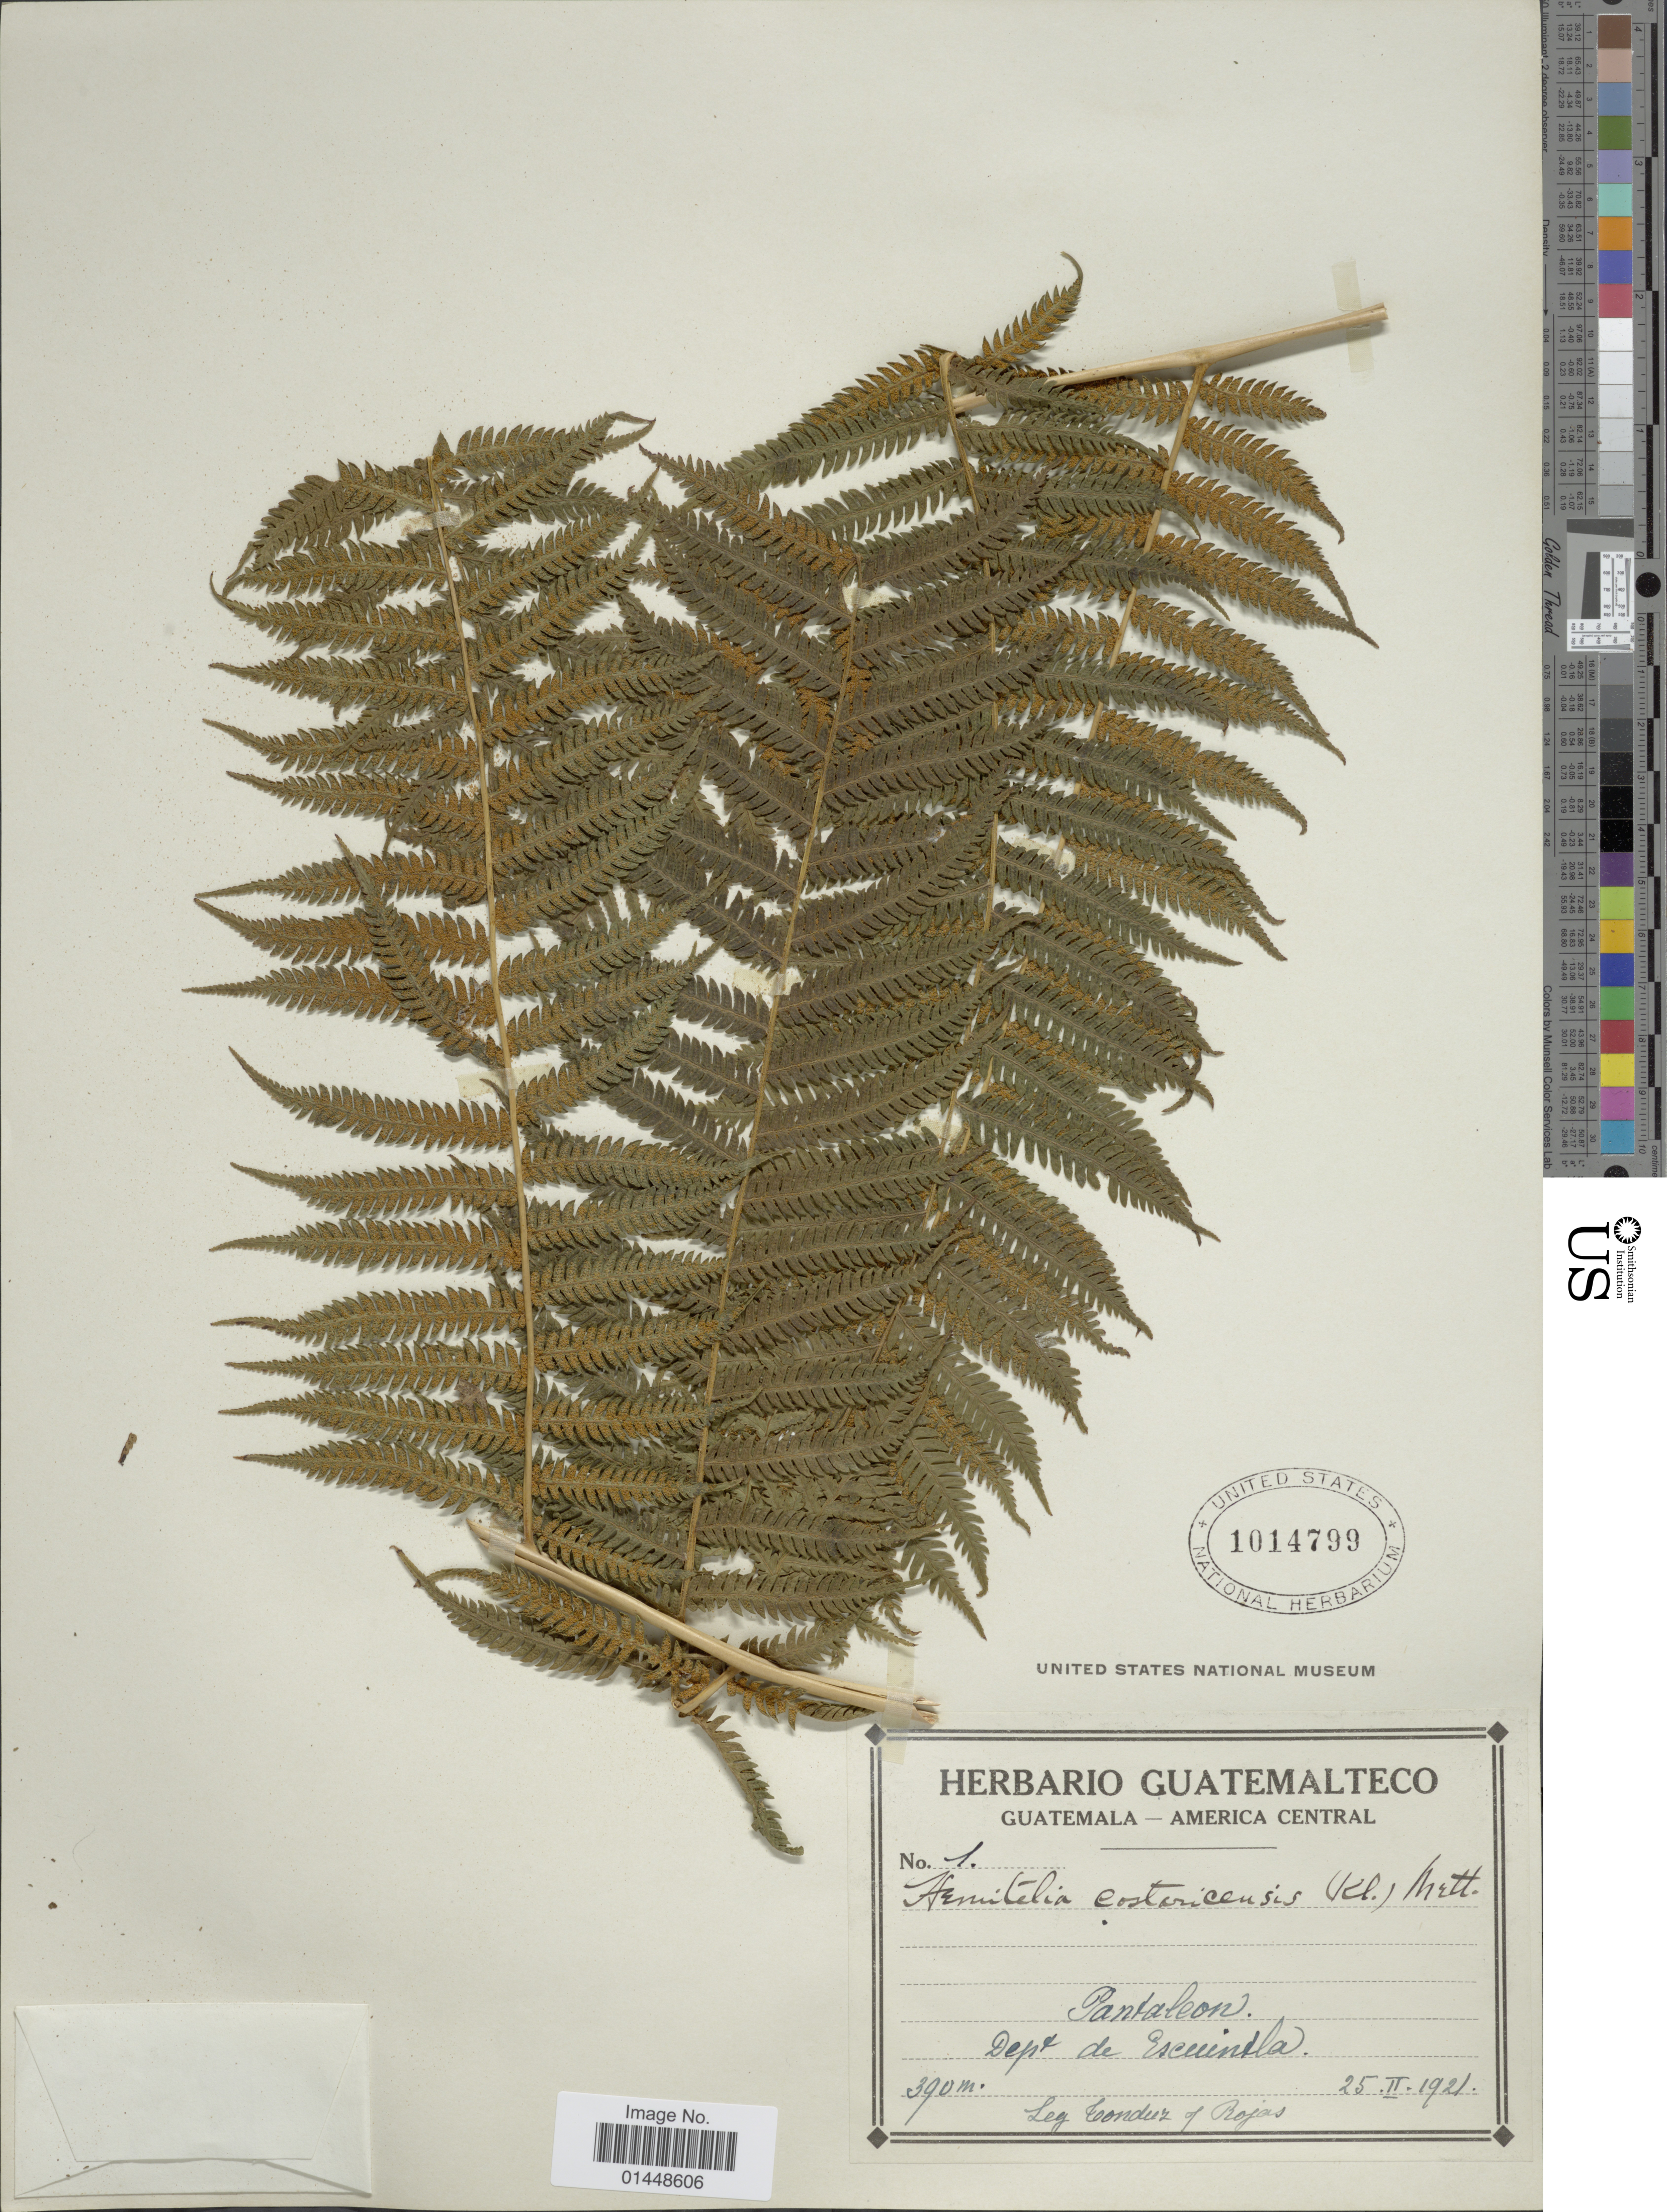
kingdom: Plantae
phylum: Tracheophyta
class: Polypodiopsida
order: Cyatheales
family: Cyatheaceae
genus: Cyathea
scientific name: Cyathea costaricensis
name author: (Kuhn) Domin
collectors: A. Tonduz & Rojas, --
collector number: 1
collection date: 1921-02-25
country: Guatemala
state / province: Escuintla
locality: Pantaleon. Dept. de Escuintla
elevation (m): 390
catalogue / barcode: US 1014799